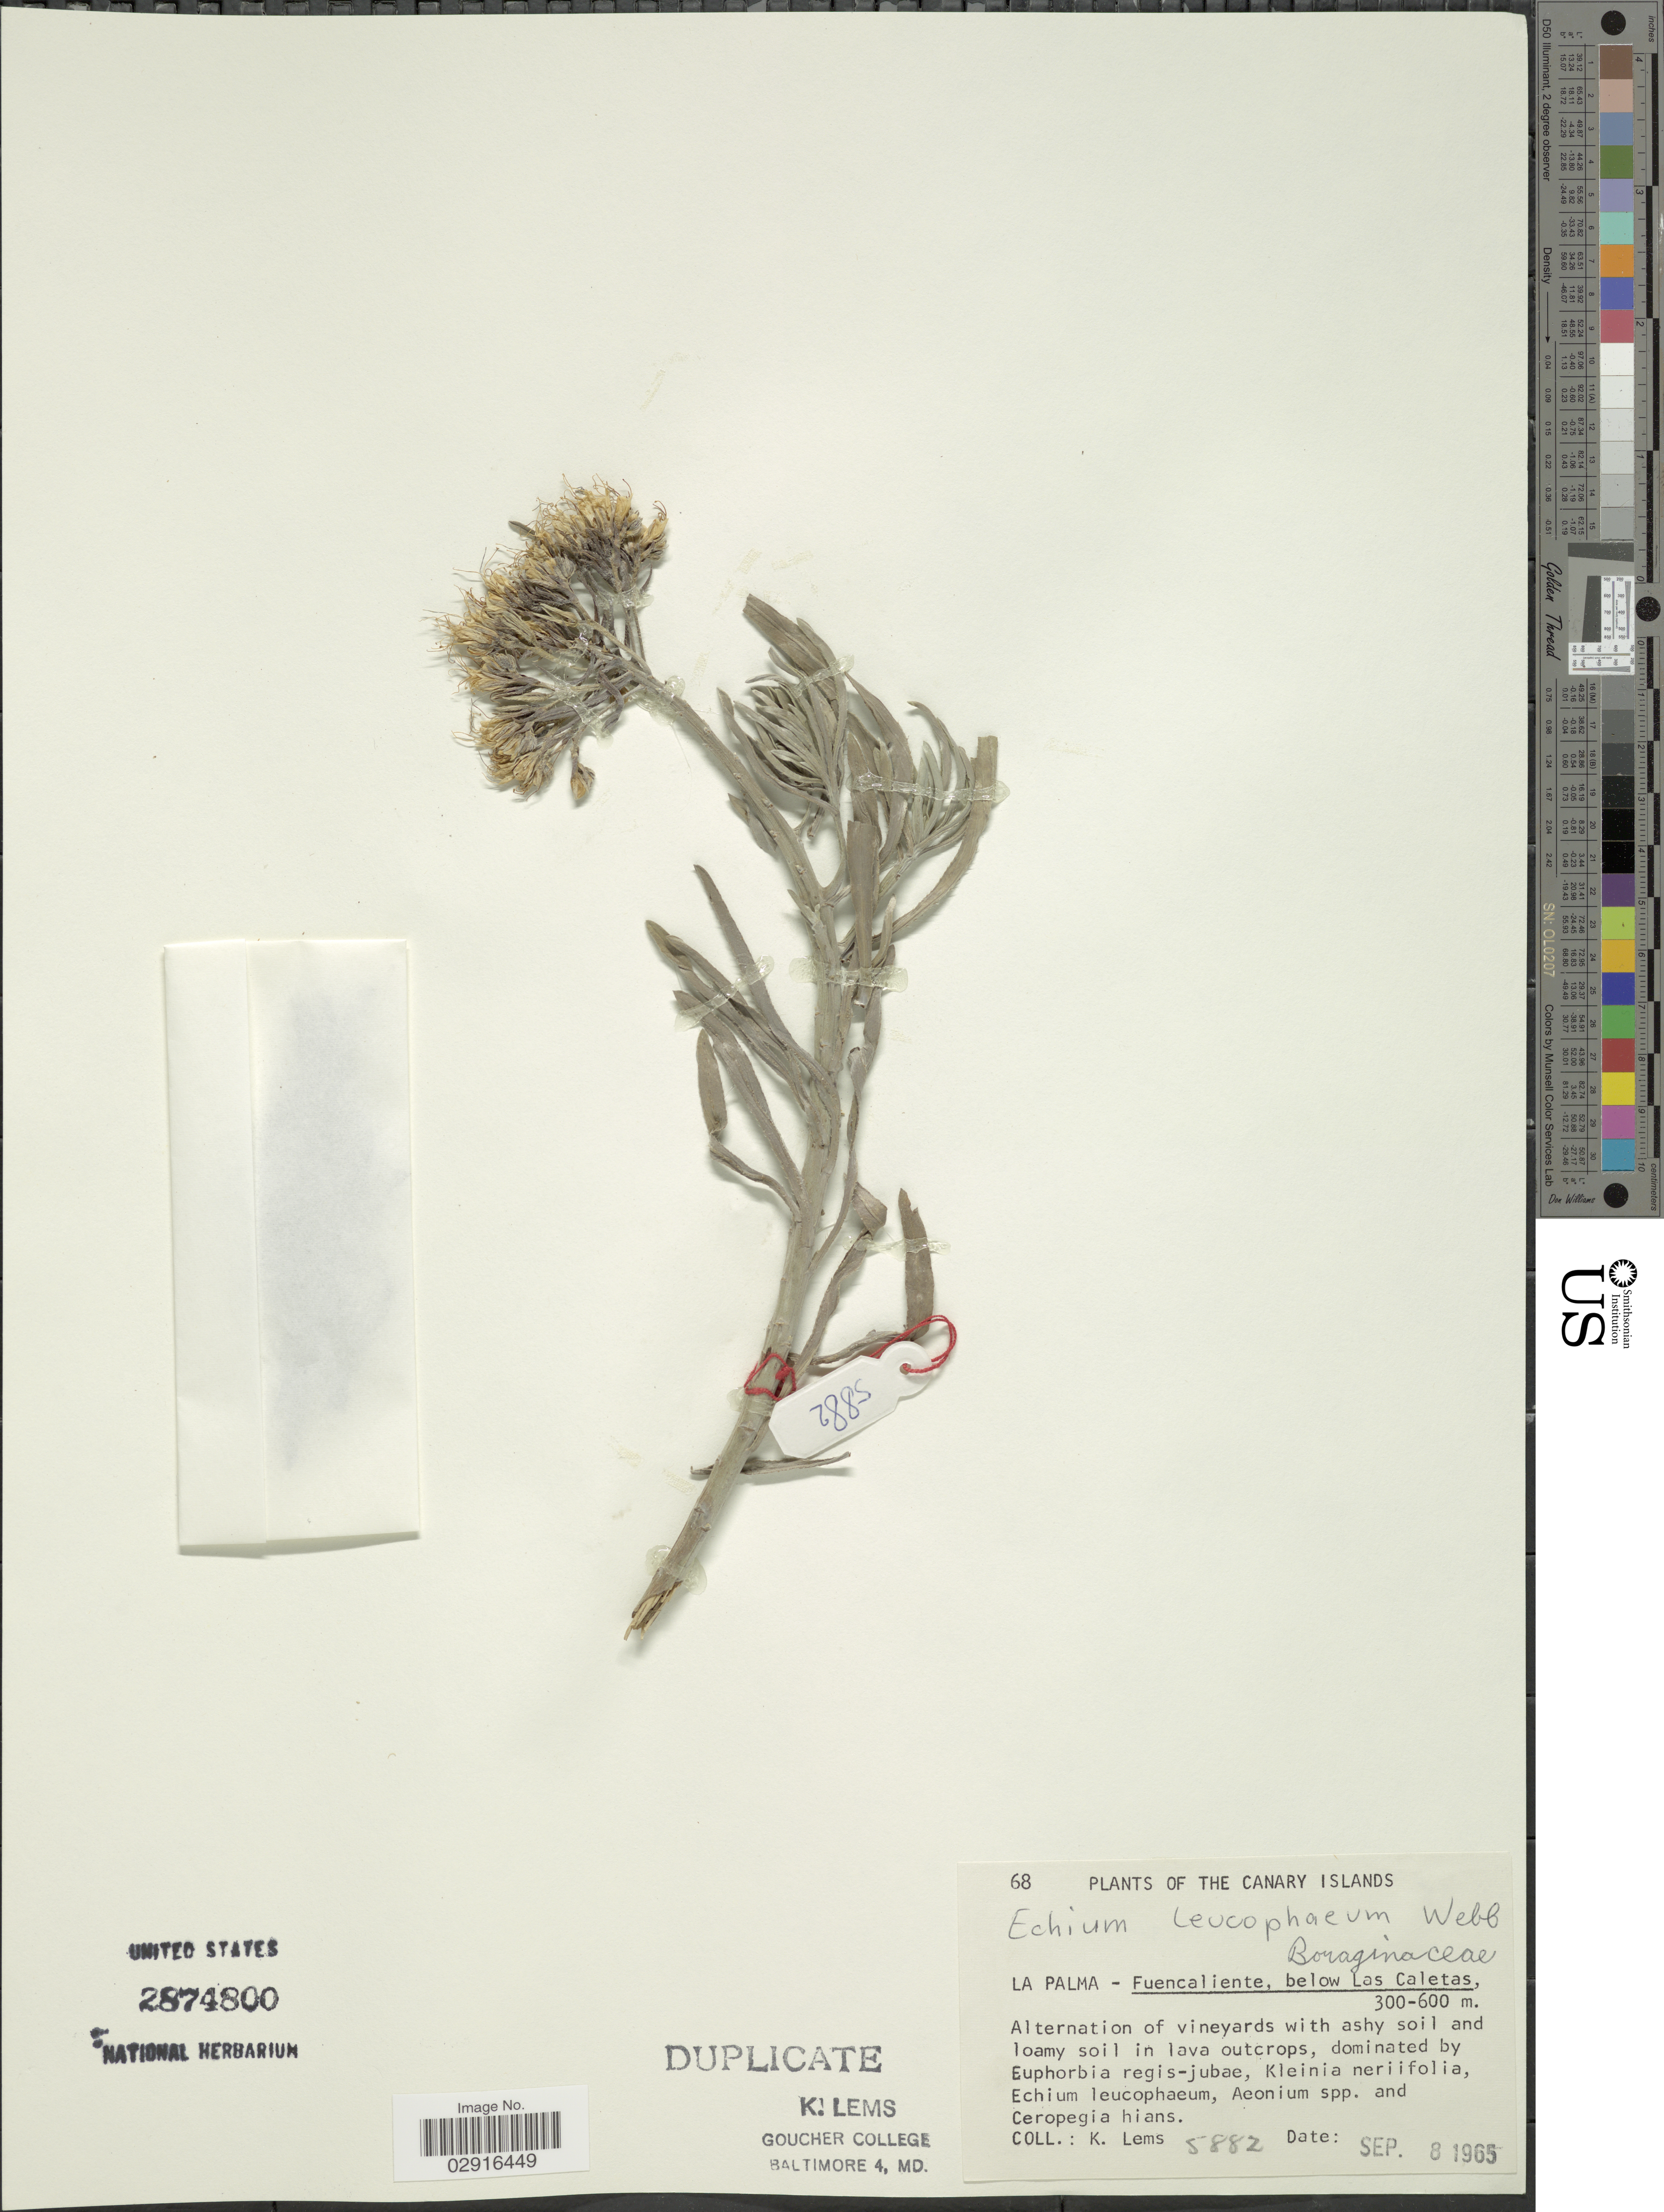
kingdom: Plantae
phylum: Tracheophyta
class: Magnoliopsida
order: Boraginales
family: Boraginaceae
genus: Echium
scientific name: Echium leucophaeum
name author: D.A. Webb ex Sprague & Hutch.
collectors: K. Lems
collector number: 5882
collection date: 1965-09-08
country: Spain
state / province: Canarias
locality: Canary Islands. La Palma - Fuencaliente, below Las Caletas.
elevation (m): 300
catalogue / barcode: US 2874800